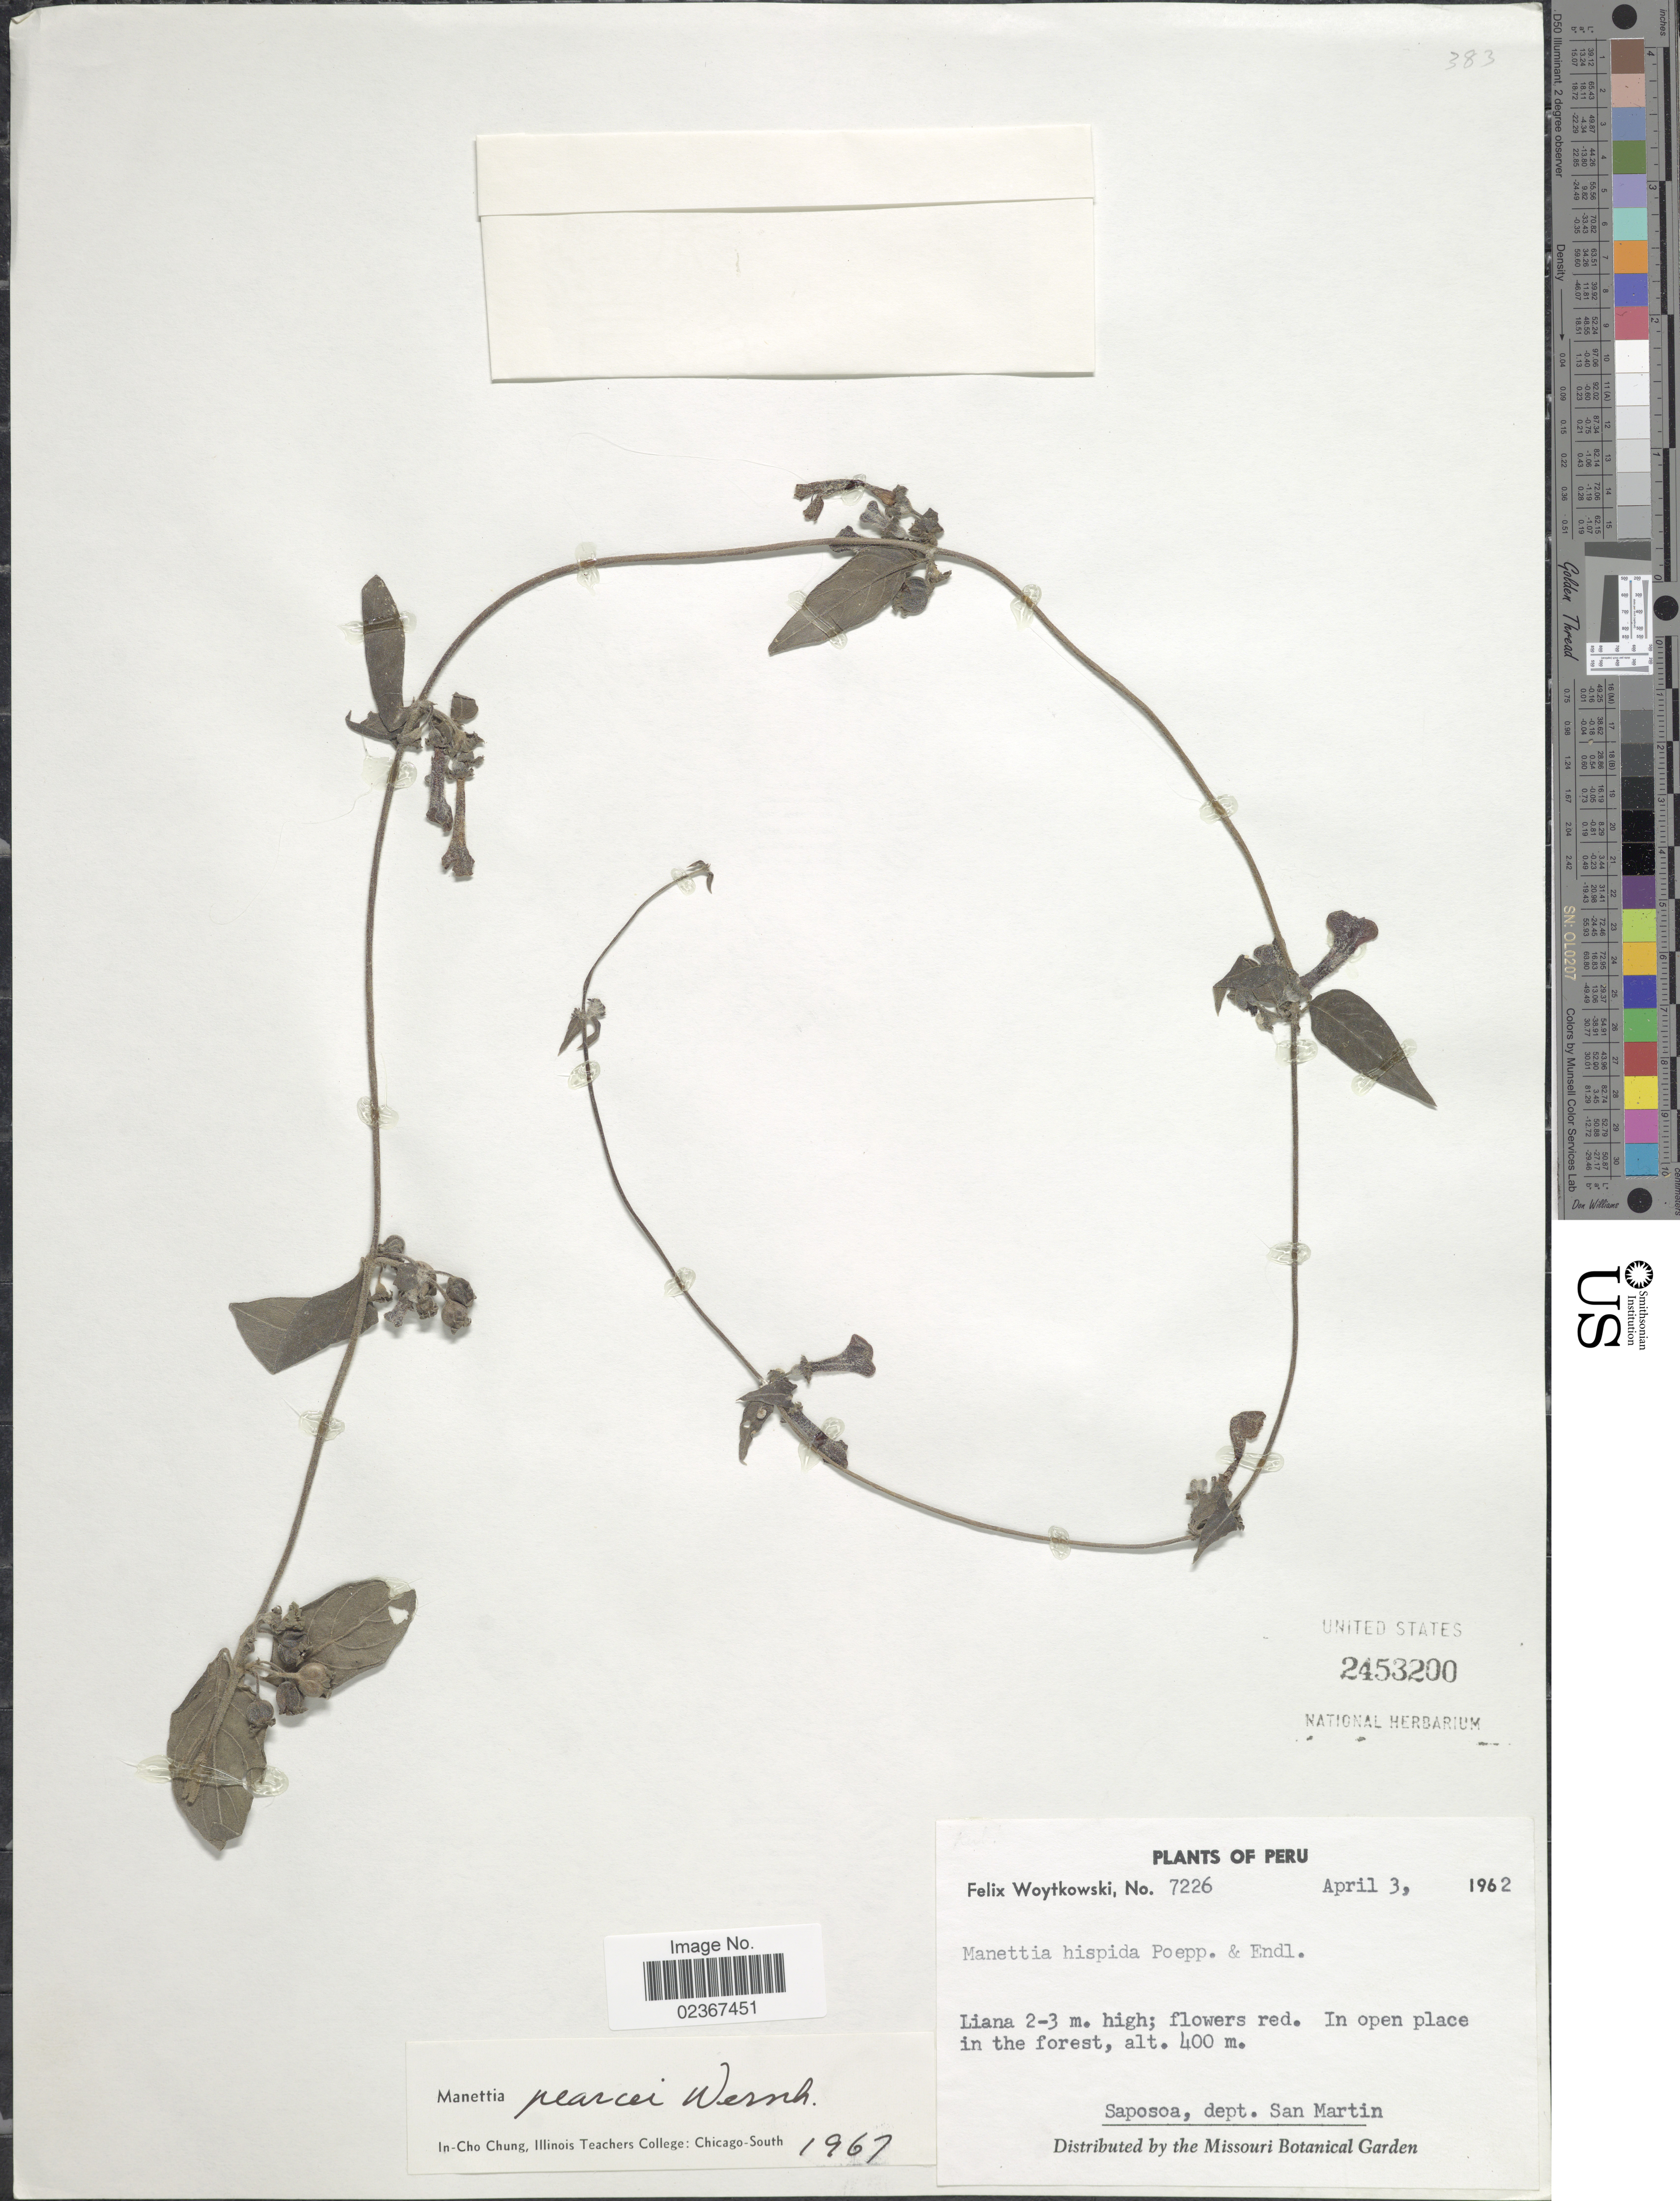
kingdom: Plantae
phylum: Tracheophyta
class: Magnoliopsida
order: Gentianales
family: Rubiaceae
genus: Manettia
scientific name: Manettia pearcei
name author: Wernham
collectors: F. Woytkowski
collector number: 7226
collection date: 1962-04-03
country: Peru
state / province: San Martín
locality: Saposoa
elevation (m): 400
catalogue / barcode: US 2453200